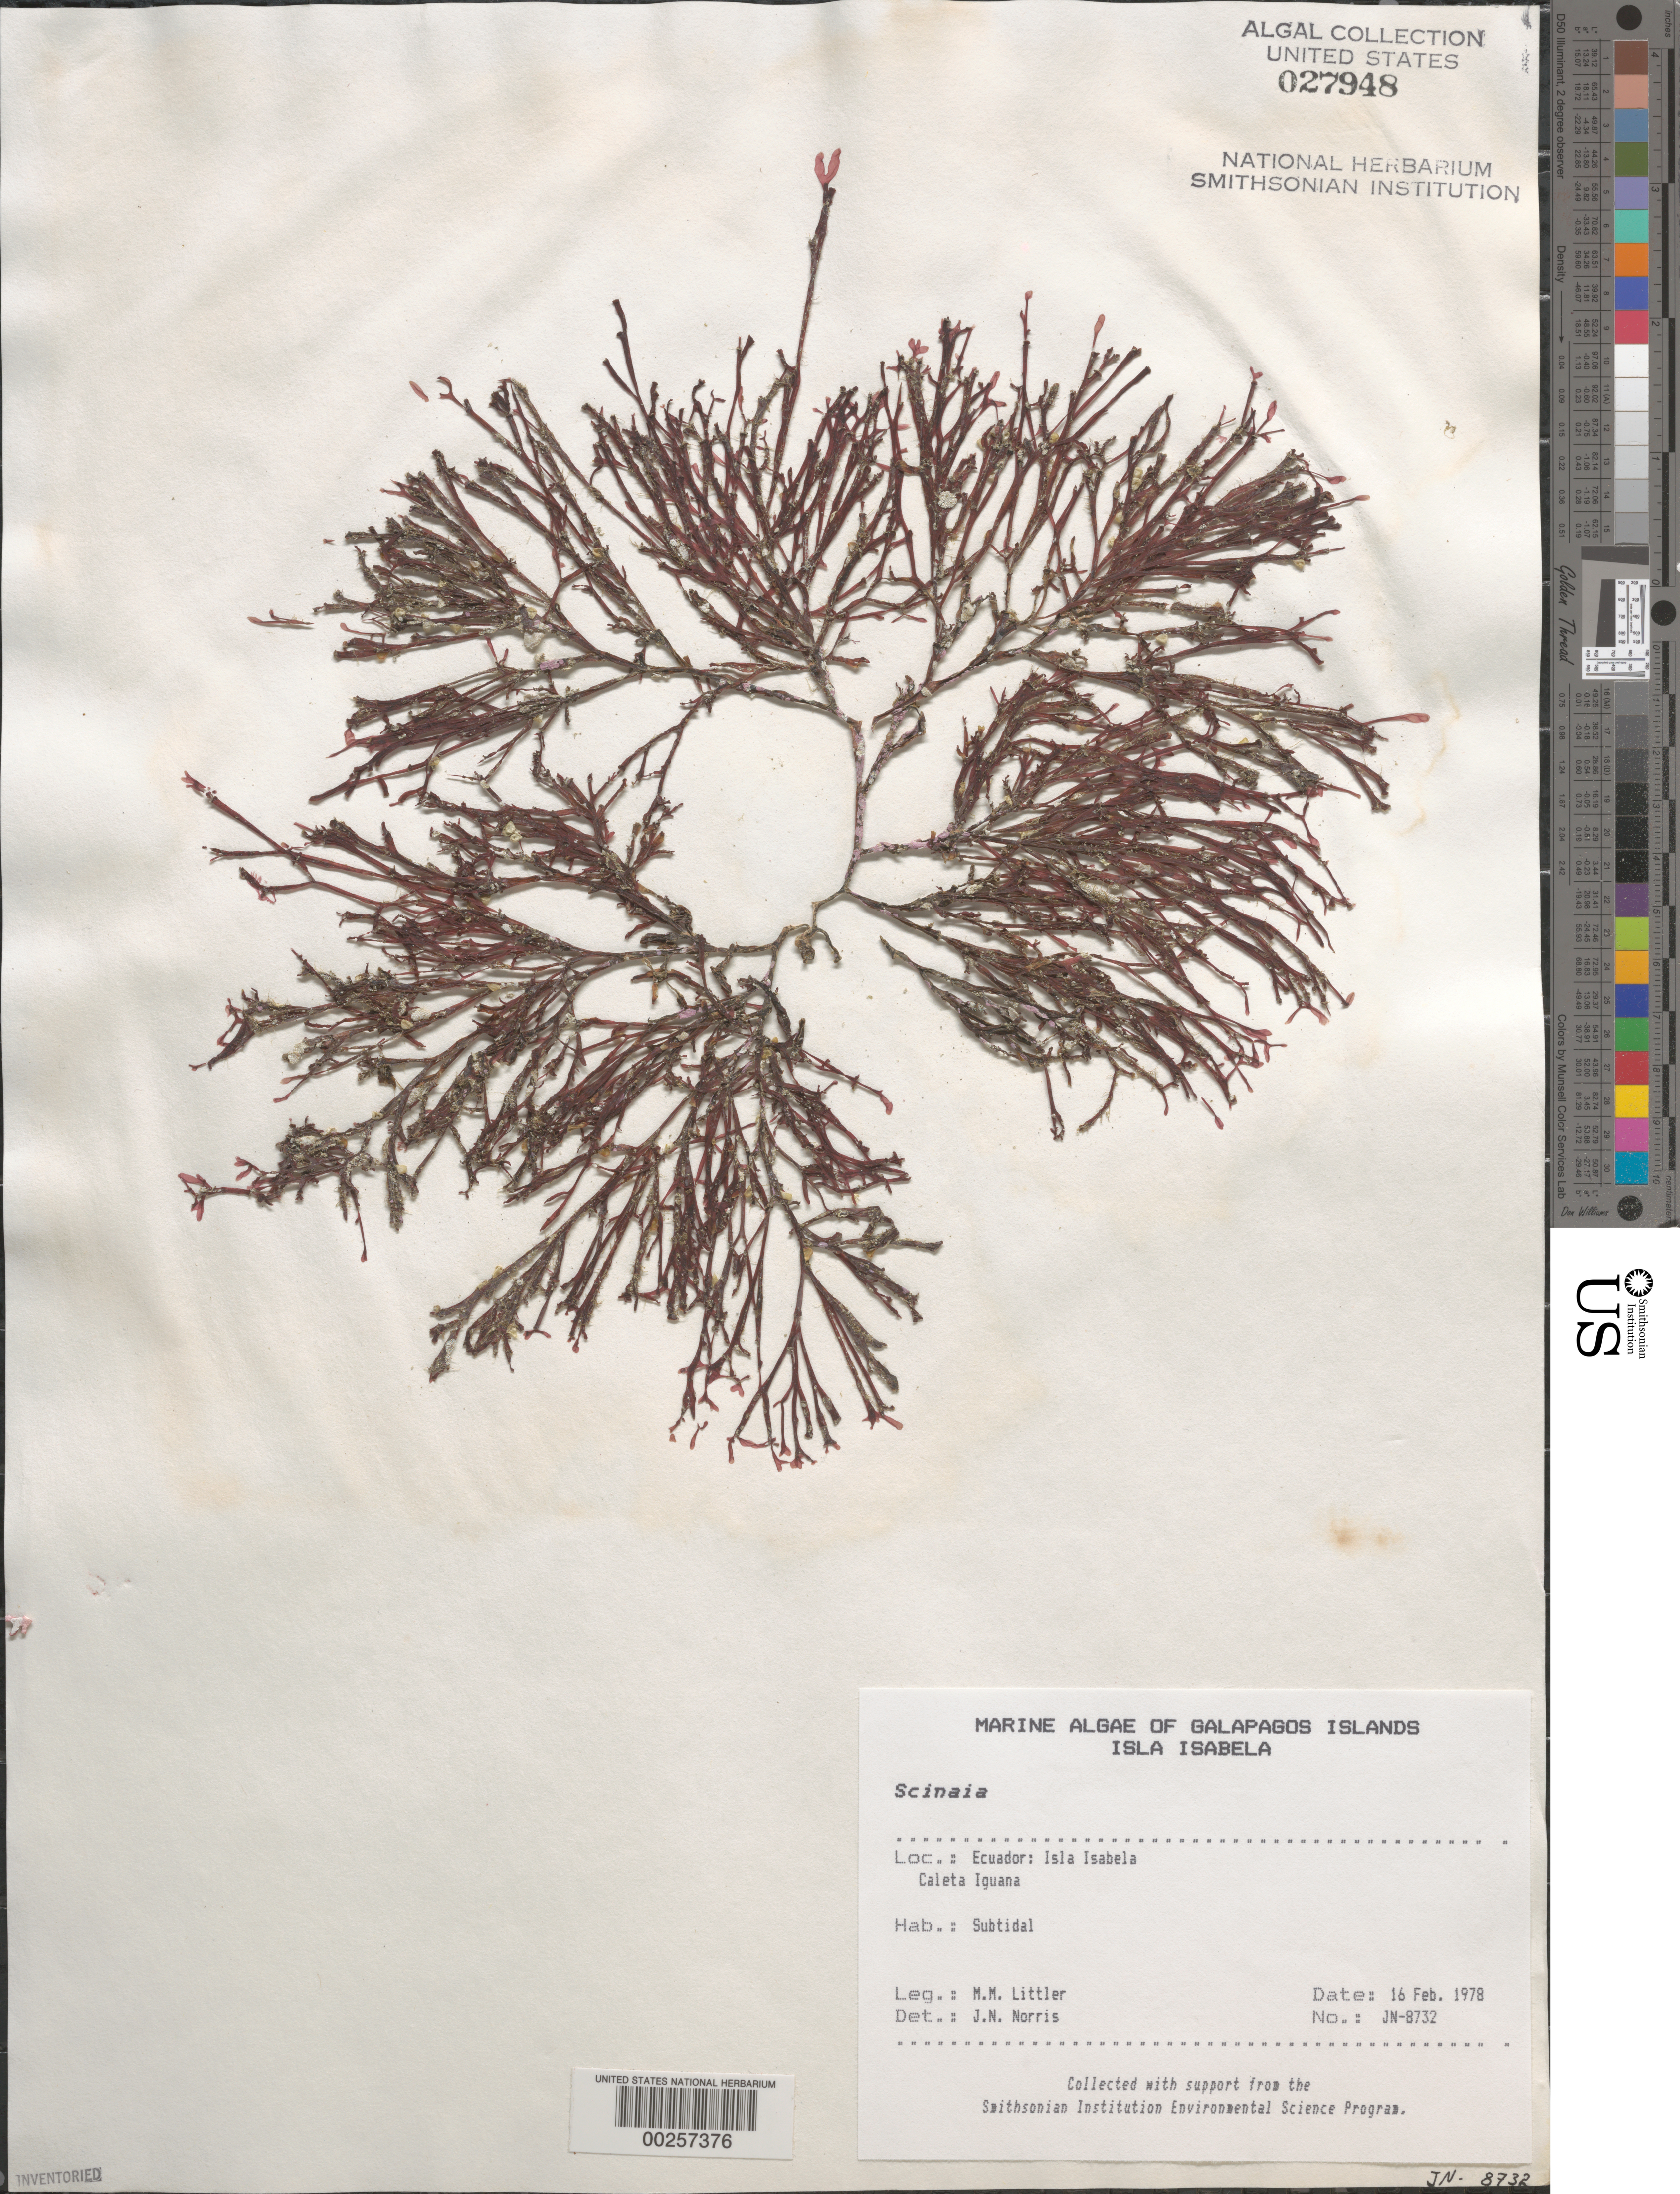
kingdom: Plantae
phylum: Rhodophyta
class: Florideophyceae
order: Nemaliales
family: Scinaiaceae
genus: Scinaia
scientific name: Scinaia sp.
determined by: Norris, James N.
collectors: M. M. Littler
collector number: Jn-8732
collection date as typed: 16 Feb 1978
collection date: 1978-02-16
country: Ecuador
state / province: Colón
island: Isabela [Albemarle]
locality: Caleta Iguana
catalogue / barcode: US 27948